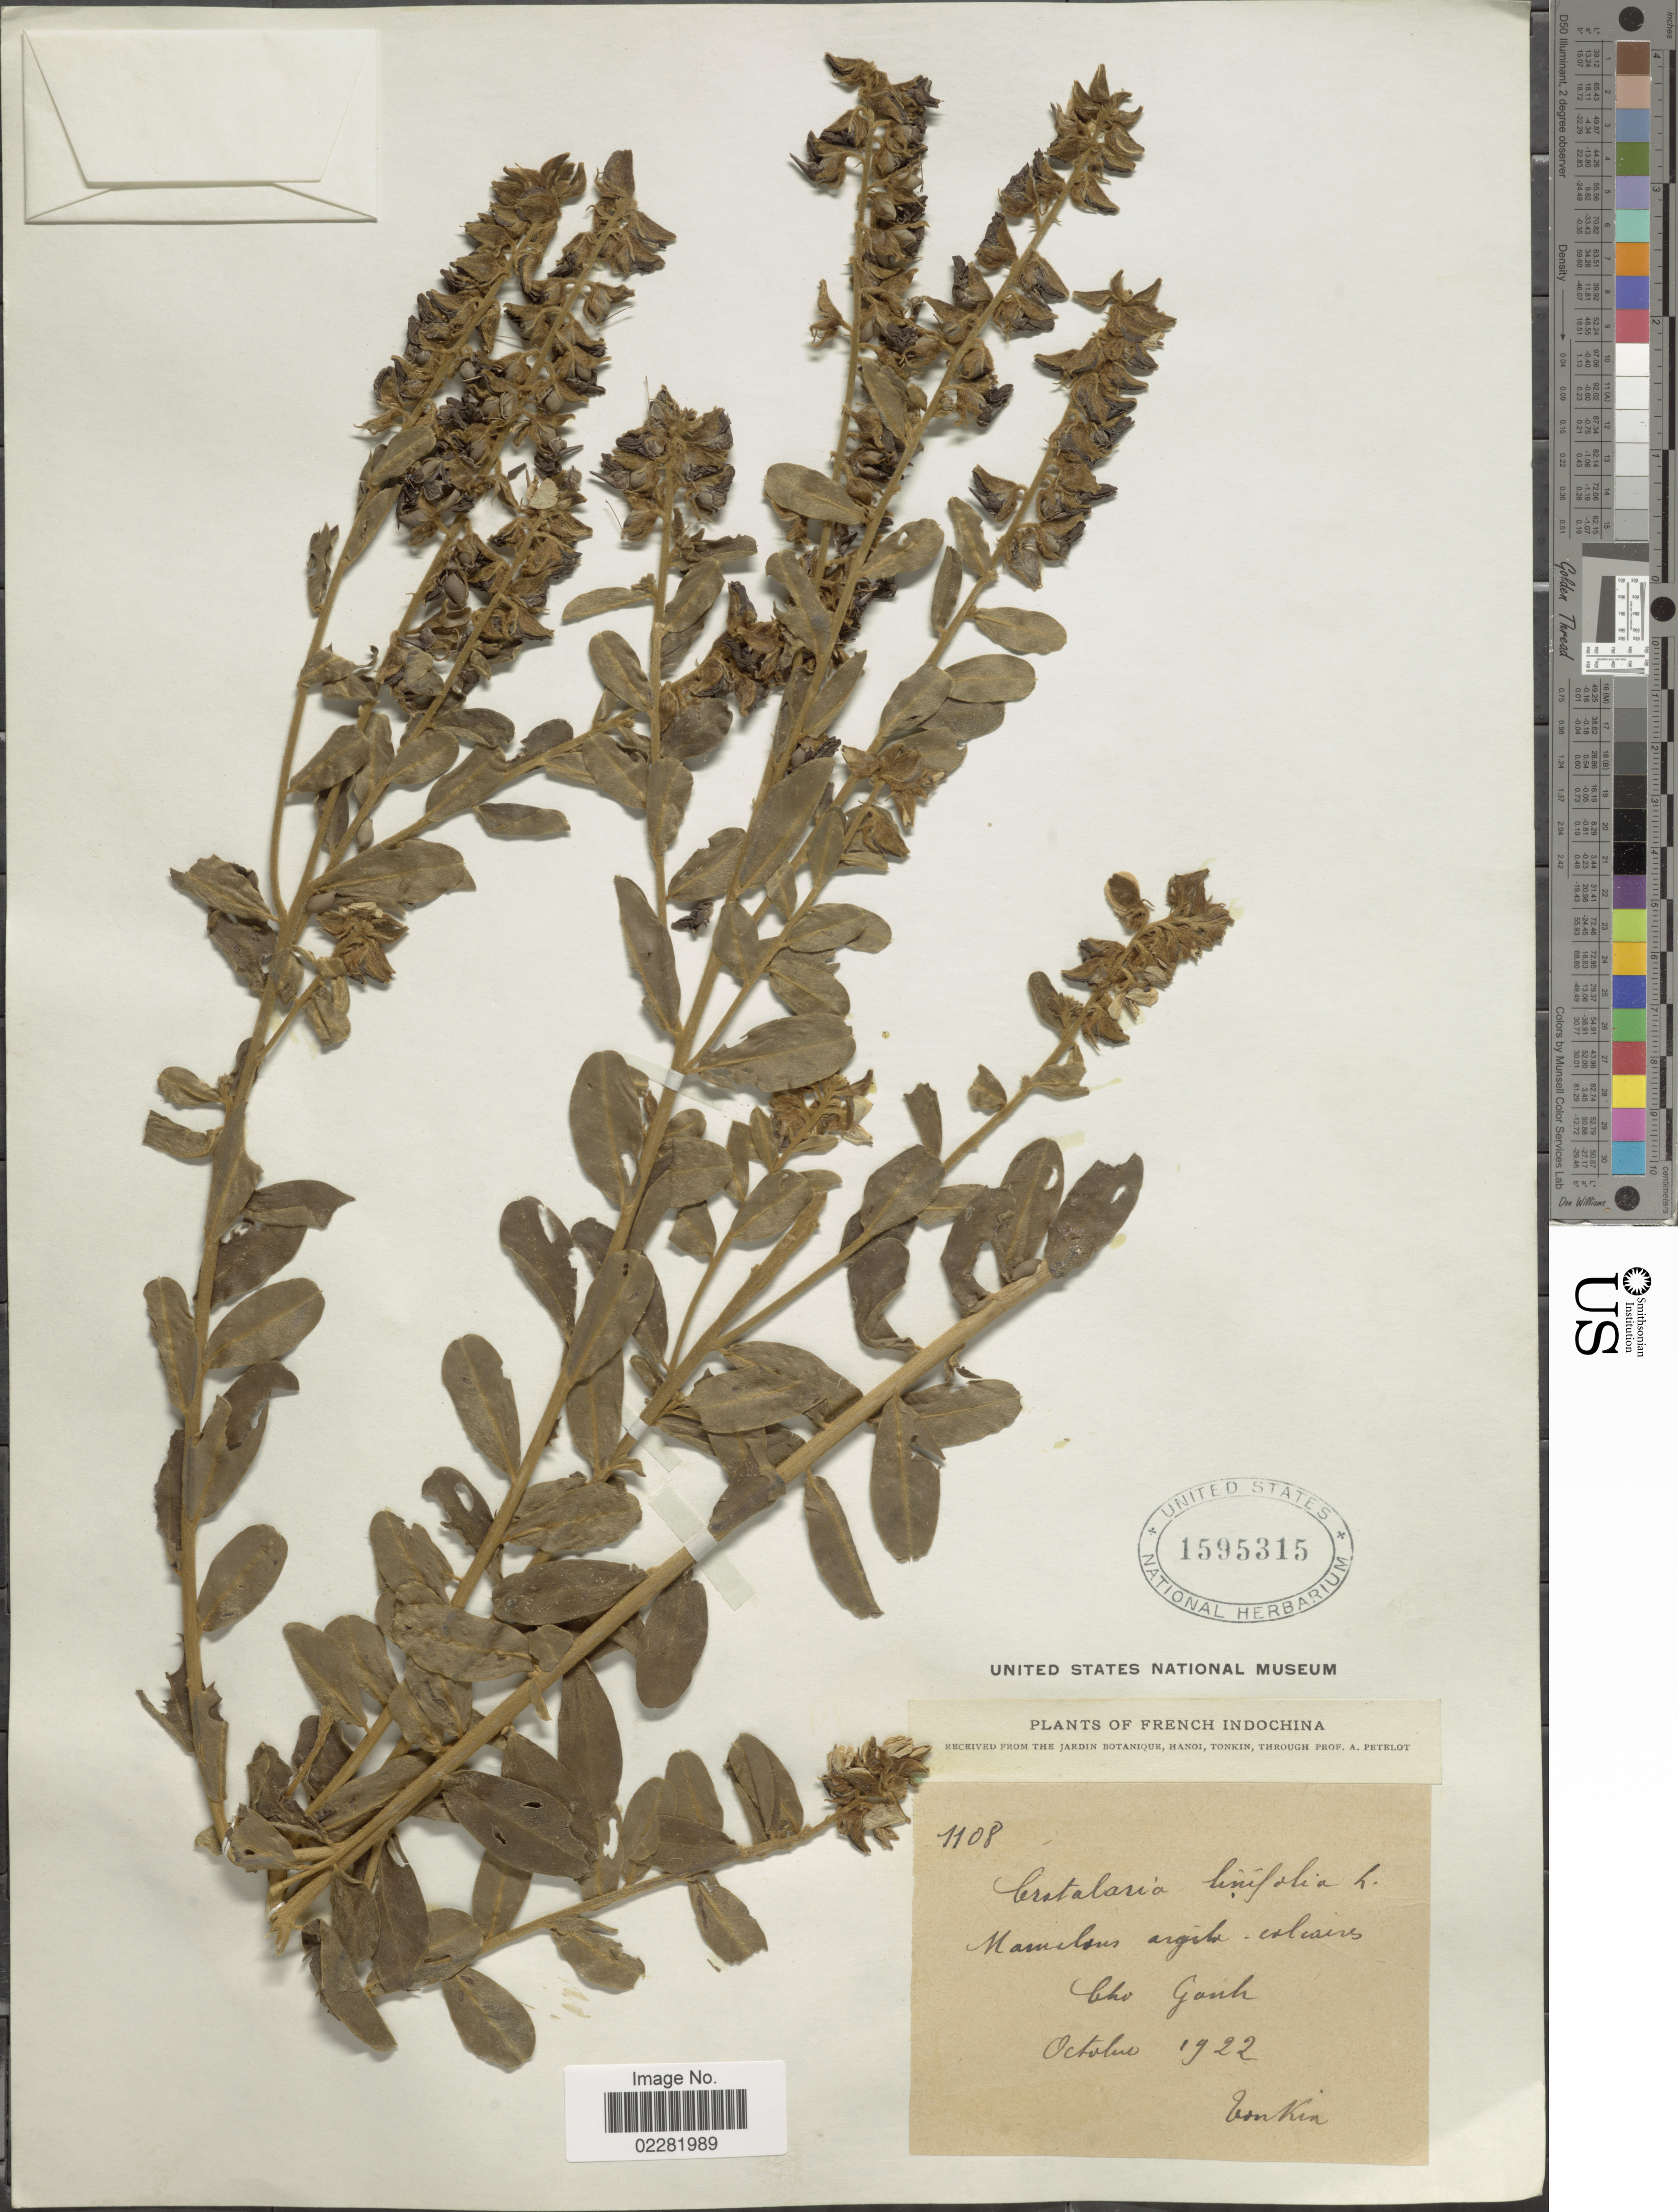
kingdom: Plantae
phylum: Tracheophyta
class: Magnoliopsida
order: Fabales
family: Fabaceae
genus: Crotalaria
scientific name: Crotalaria linifolia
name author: L. f.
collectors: A. Petelot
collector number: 1108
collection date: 1922-10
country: Vietnam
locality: Tonkin. French IndoChina, Cho Ganh [interpreted]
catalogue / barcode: US 1595315